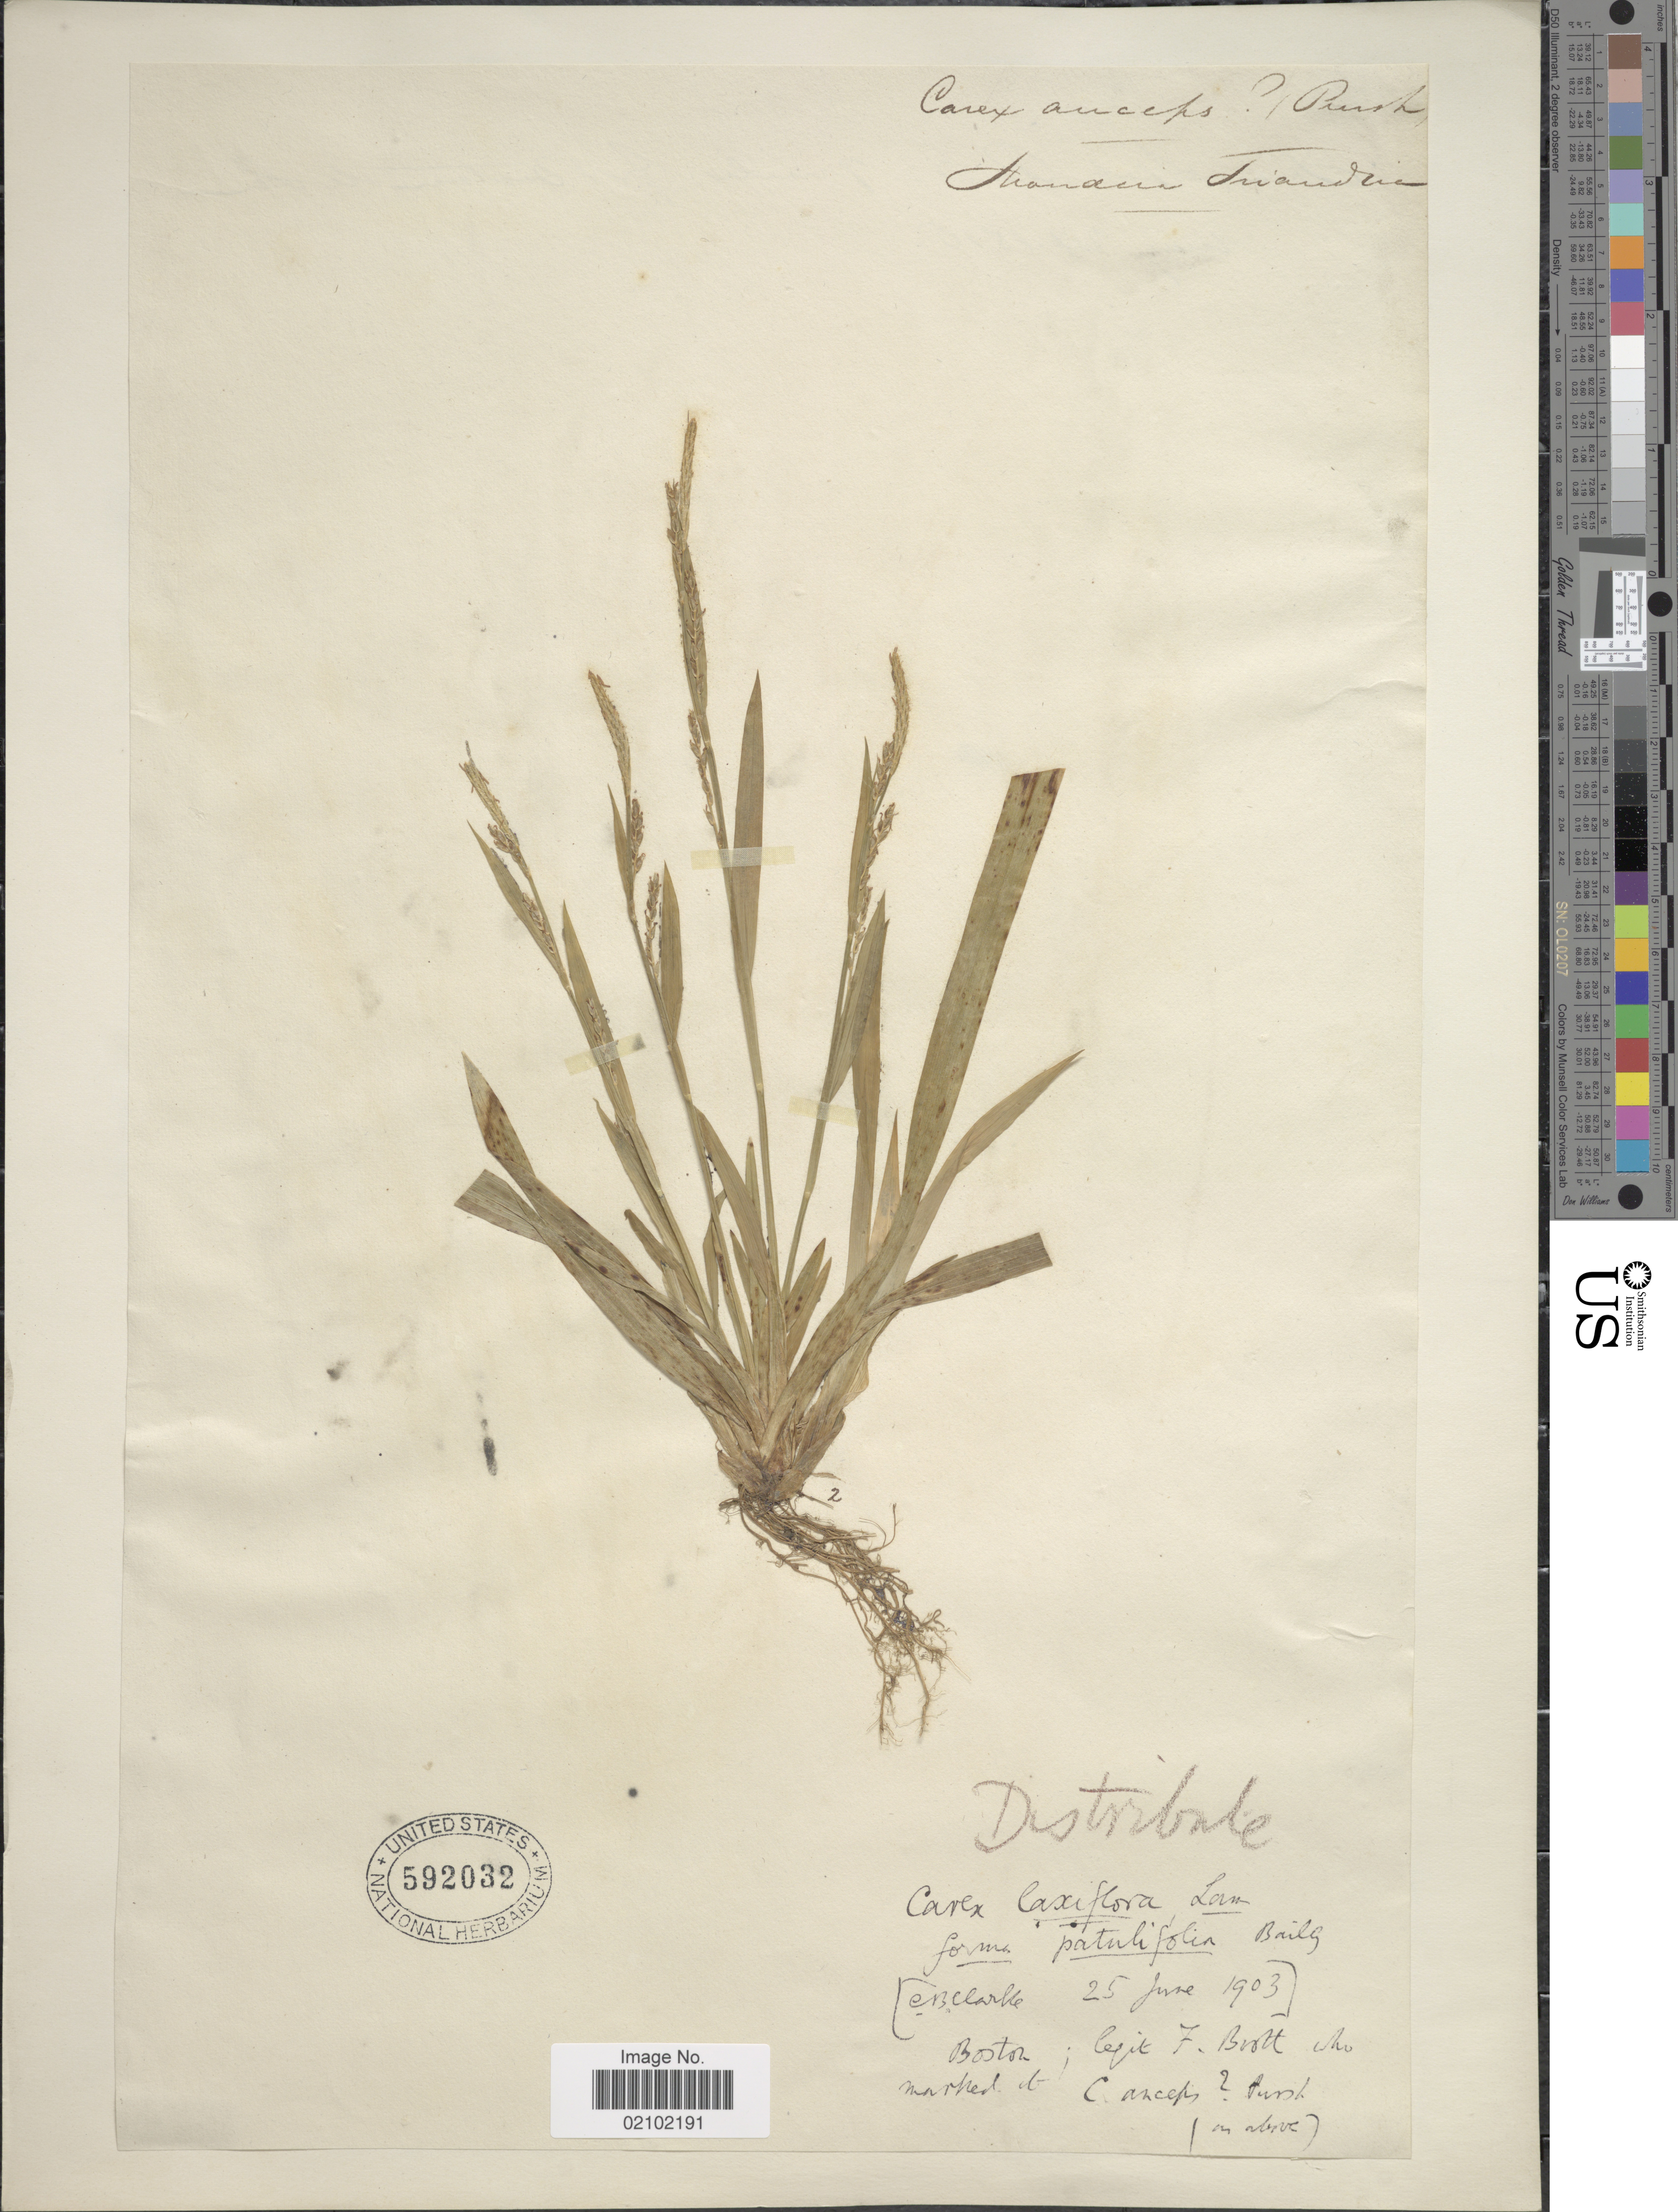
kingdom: Plantae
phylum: Tracheophyta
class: Liliopsida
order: Poales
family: Cyperaceae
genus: Carex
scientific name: Carex laxiflora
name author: Lam.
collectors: F. M. B. Boott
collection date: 1903-06-25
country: United States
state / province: Massachusetts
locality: Boston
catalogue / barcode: US 592032